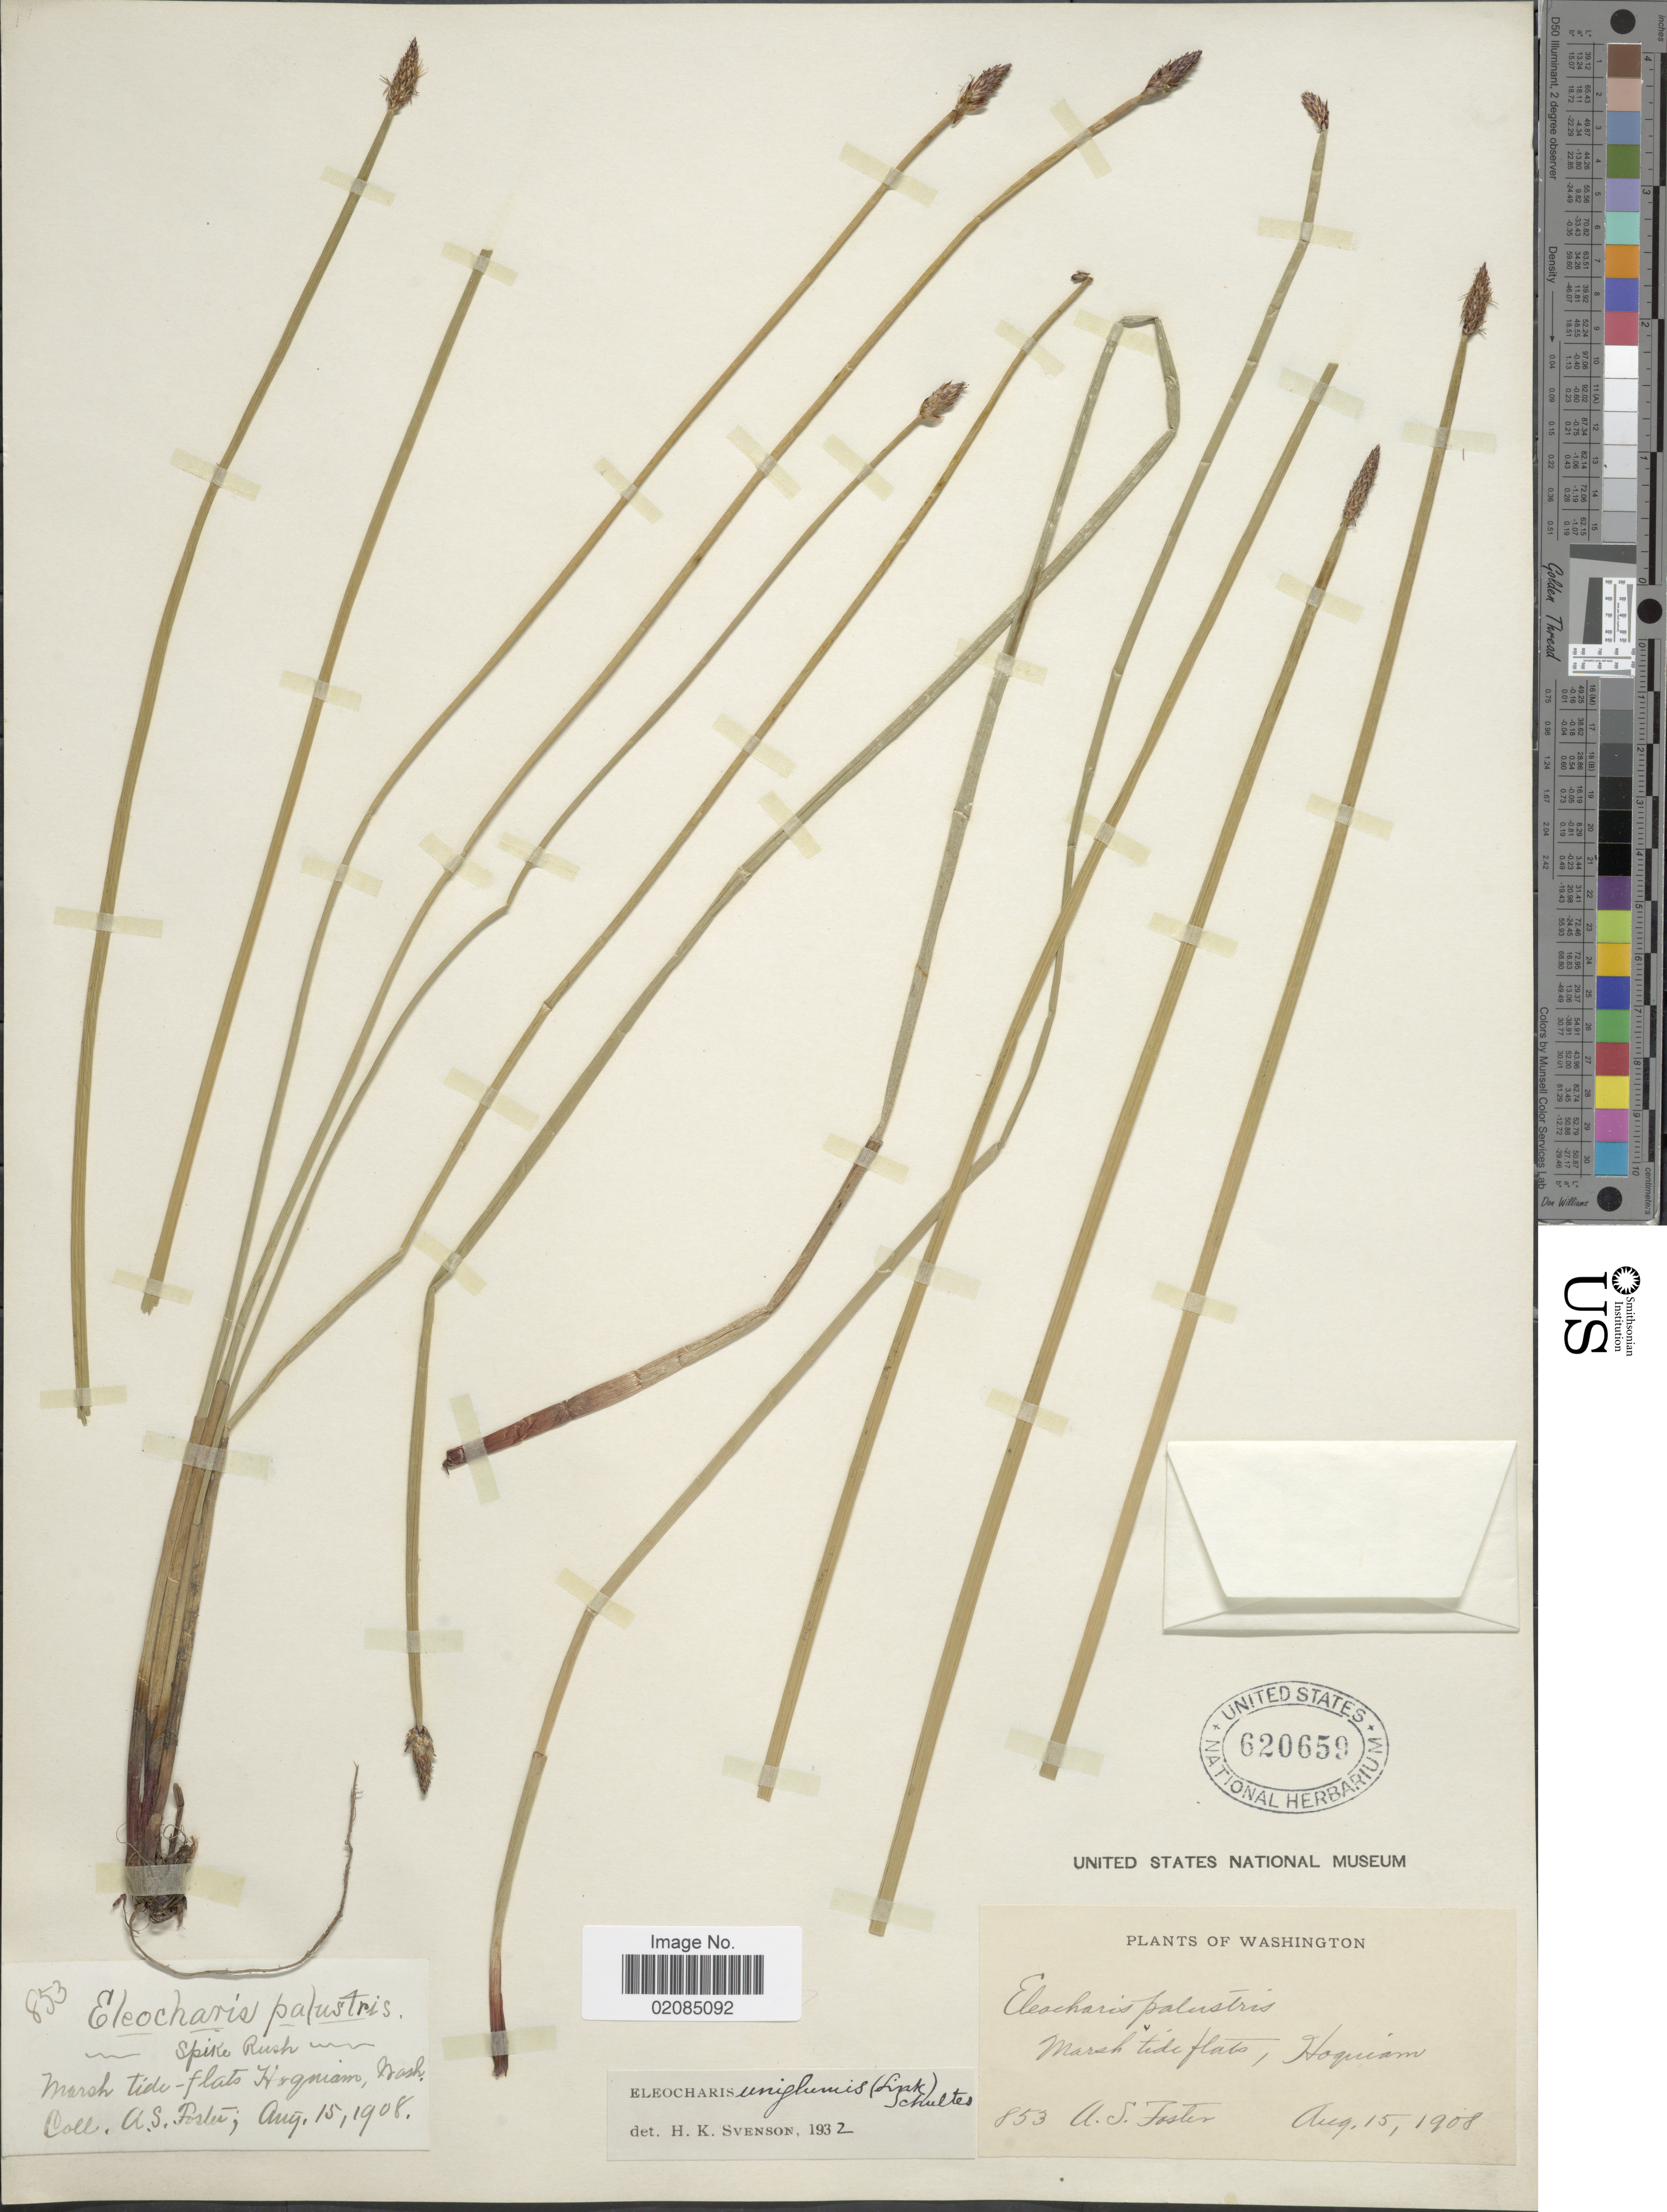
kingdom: Plantae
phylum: Tracheophyta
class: Liliopsida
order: Poales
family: Cyperaceae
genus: Eleocharis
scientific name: Eleocharis uniglumis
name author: (Link) Schult.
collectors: A. S. Foster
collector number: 853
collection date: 1908-08-15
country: United States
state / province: Washington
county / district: Grays Harbor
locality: Hoquiam, Spike Rush [unsure placement].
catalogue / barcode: US 620659